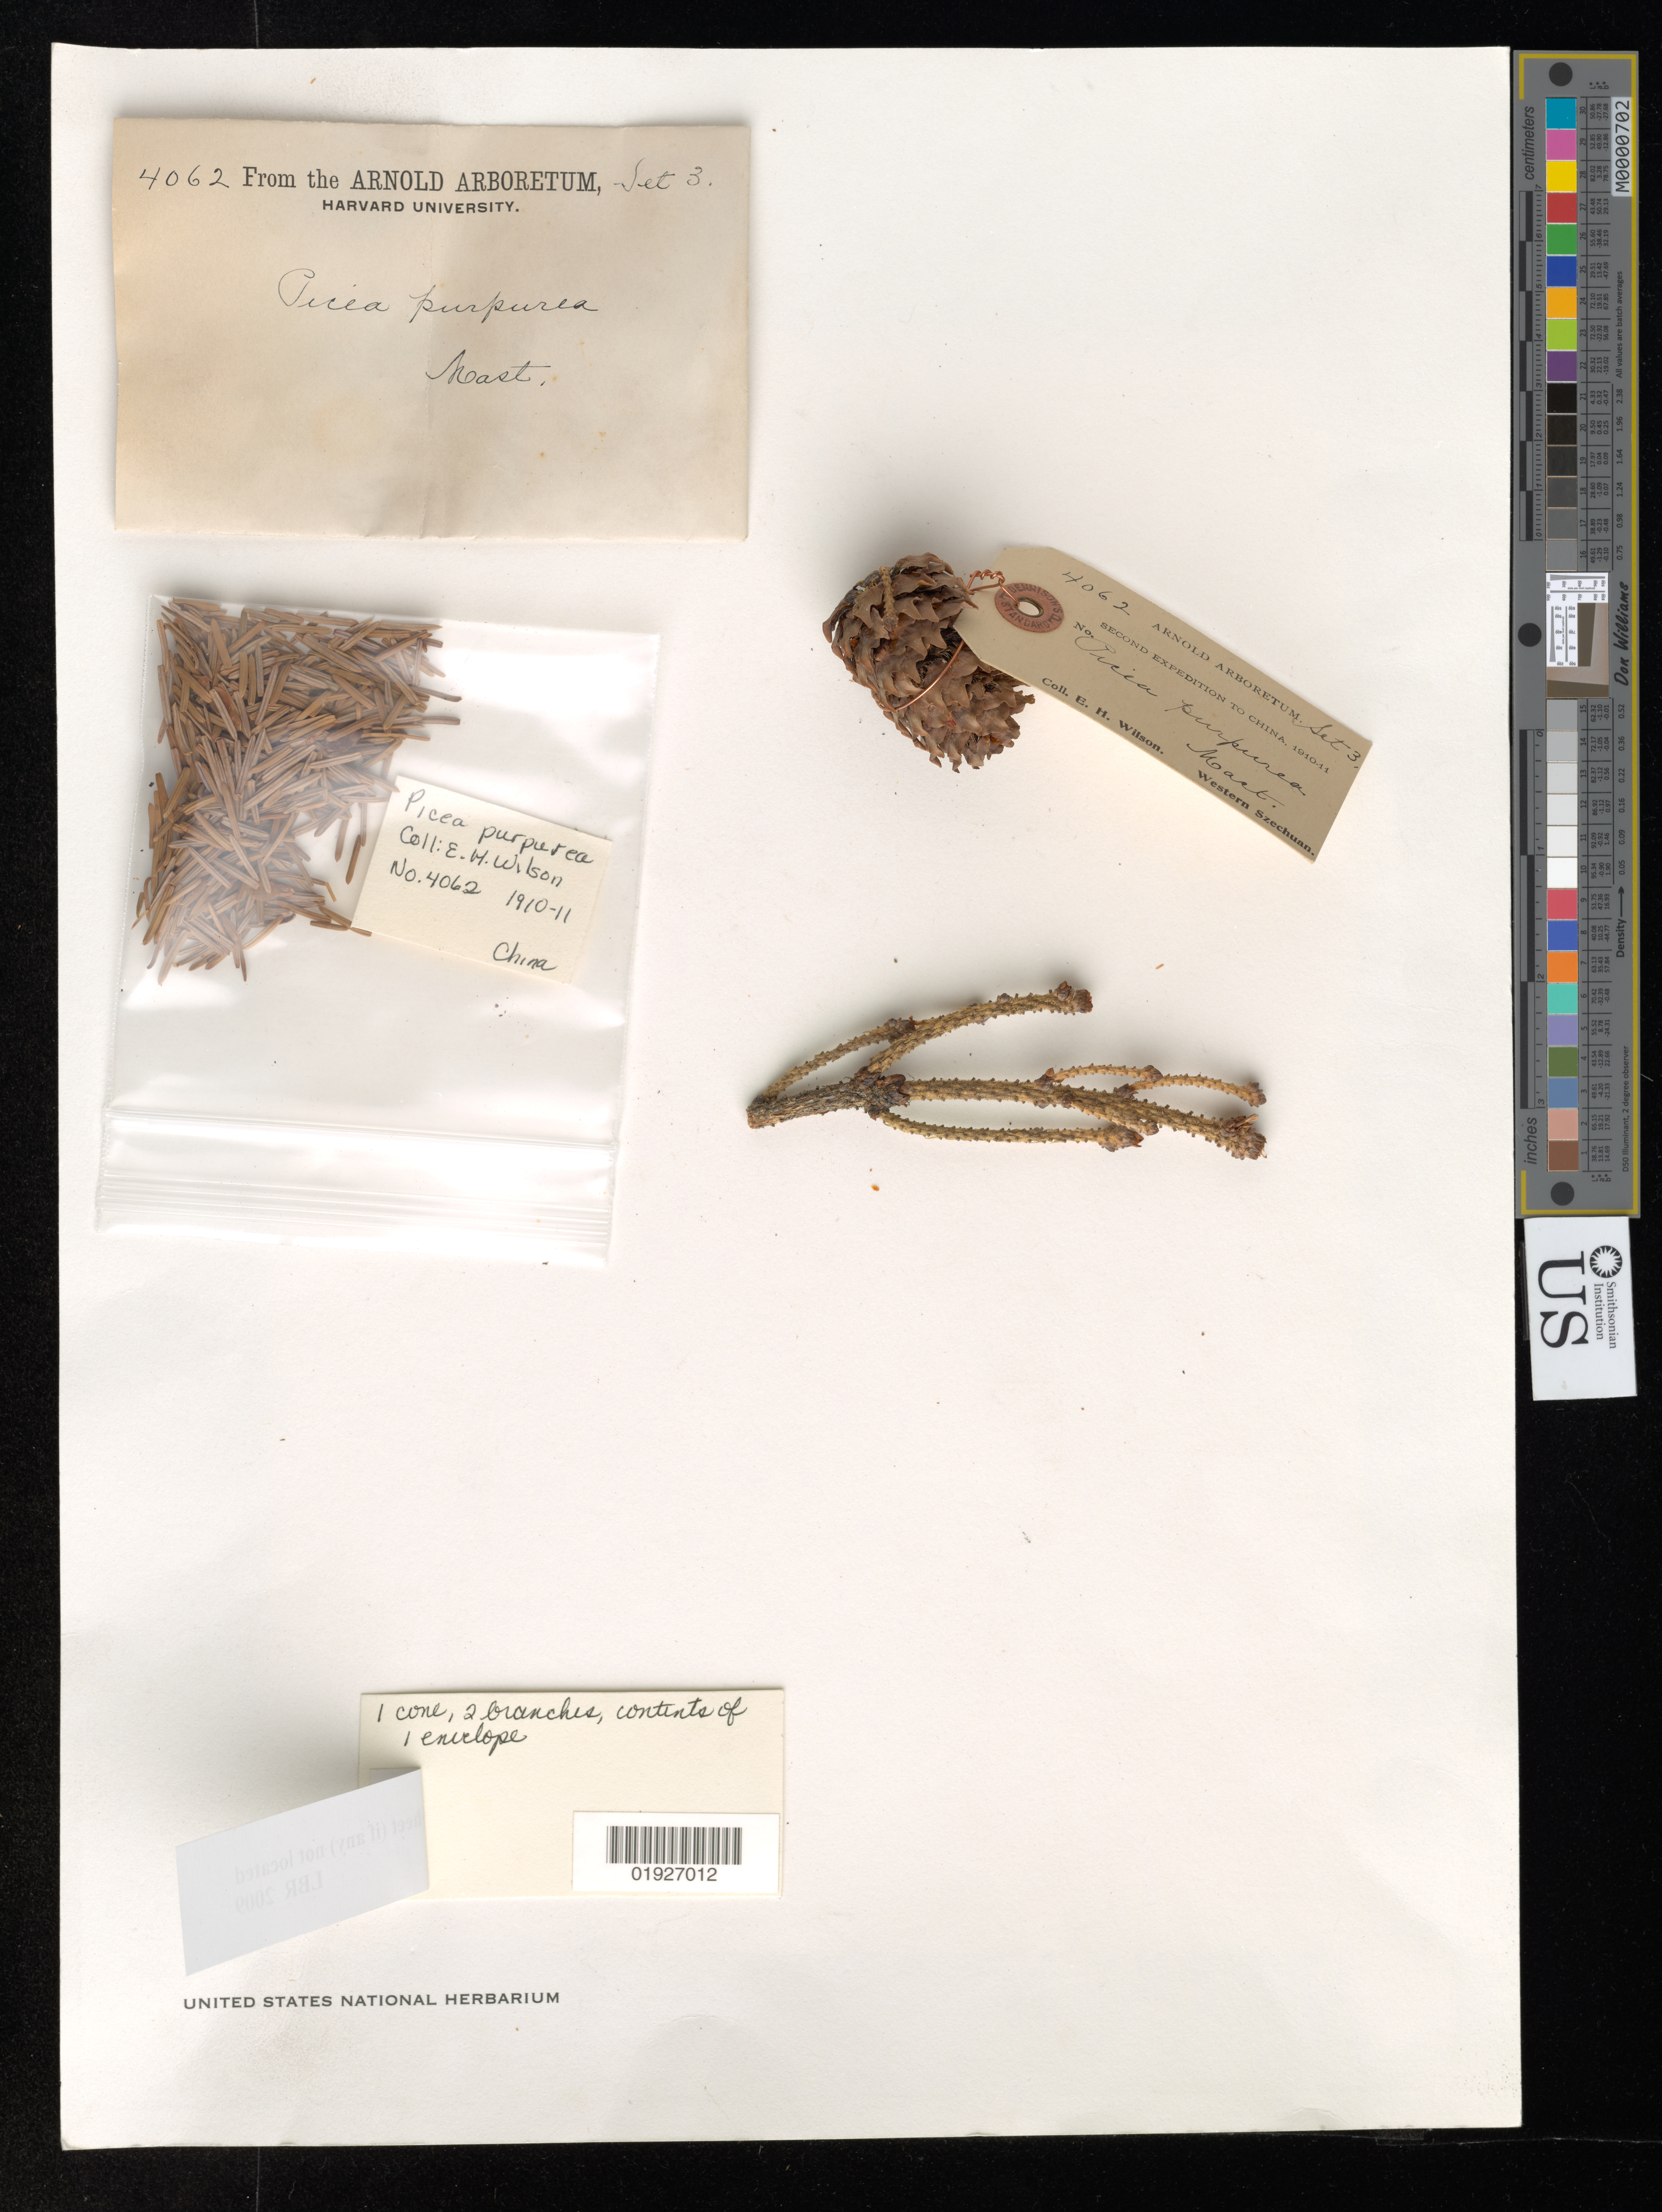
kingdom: Plantae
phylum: Tracheophyta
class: Pinopsida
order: Pinales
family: Pinaceae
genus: Picea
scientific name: Picea purpurea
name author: Mast.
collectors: E. H. Wilson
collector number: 4062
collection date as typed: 1910 to -- --- 1911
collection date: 1910/1911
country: China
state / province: Sichuan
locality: Western Szechuan